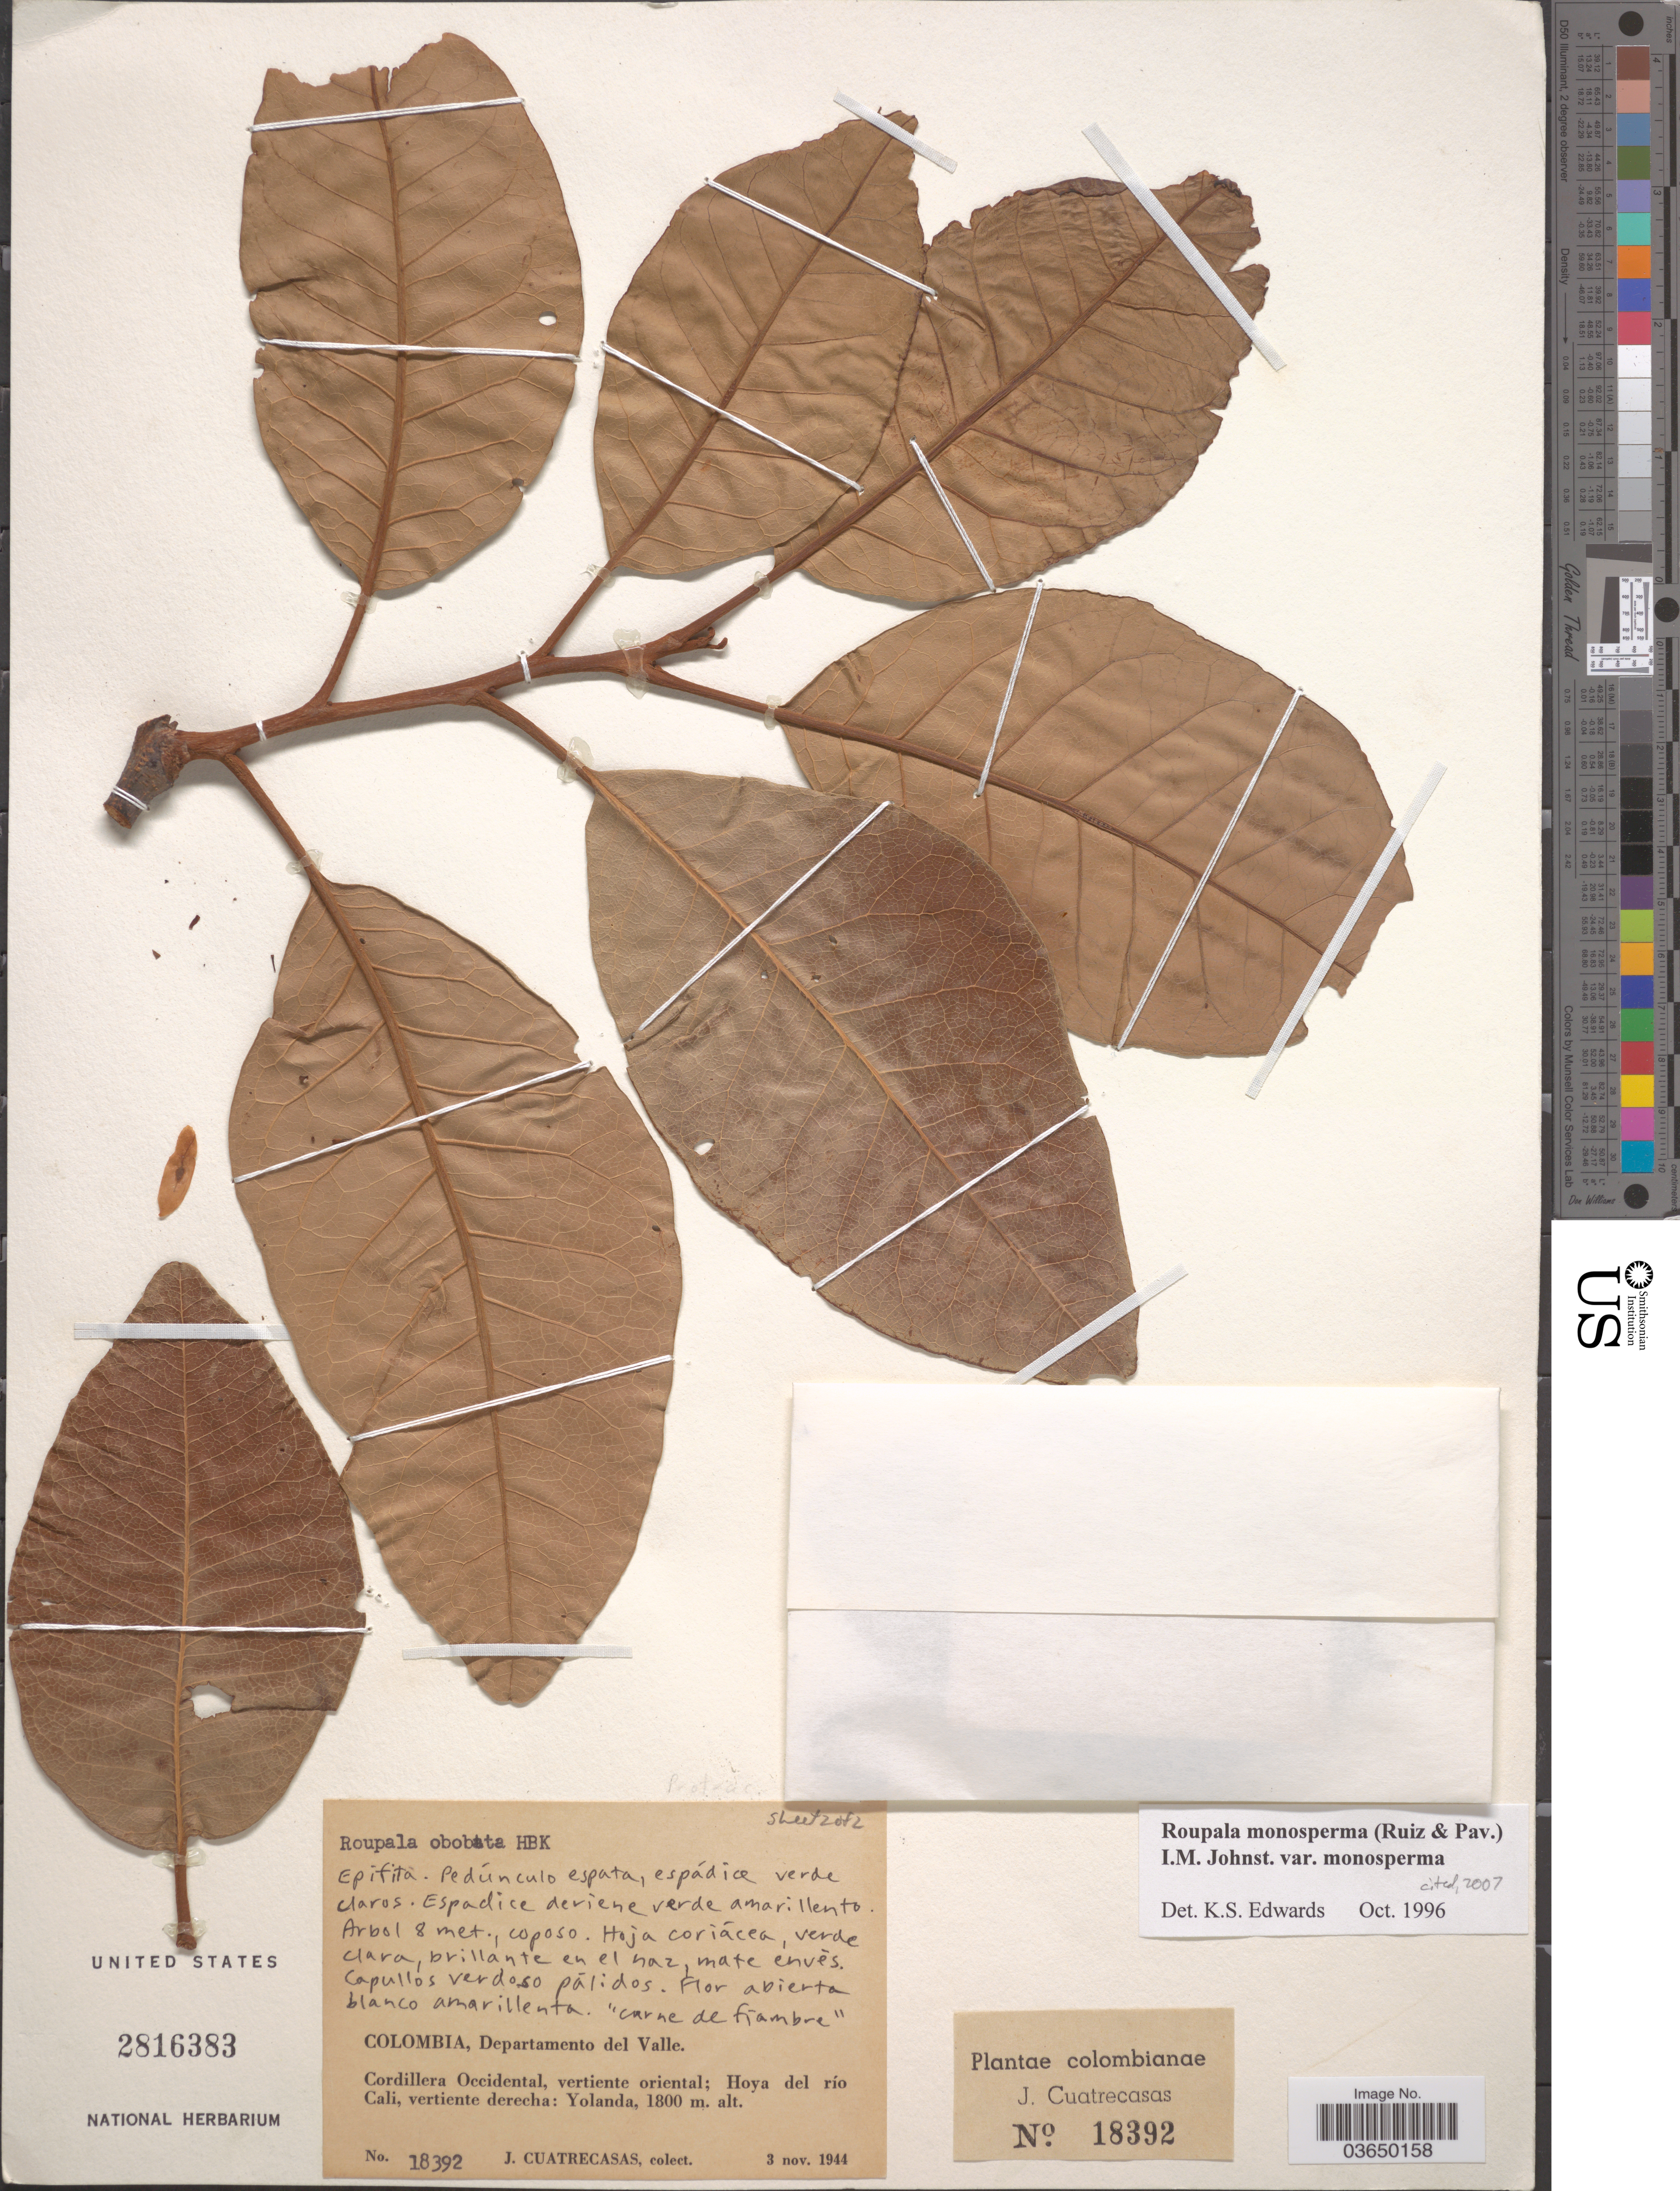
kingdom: Plantae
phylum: Tracheophyta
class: Magnoliopsida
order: Proteales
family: Proteaceae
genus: Roupala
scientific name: Roupala monosperma var. monosperma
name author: (Ruiz & Pav.) I.M. Johnst.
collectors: J. Cuatrecasas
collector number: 18392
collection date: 1944-11-03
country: Colombia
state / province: Valle del Cauca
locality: Departamento del Valle. Cordillera Occidental, vertiente oriental; Hoya del río Cali, vertiente derecha.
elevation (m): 1800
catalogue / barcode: US 2816383